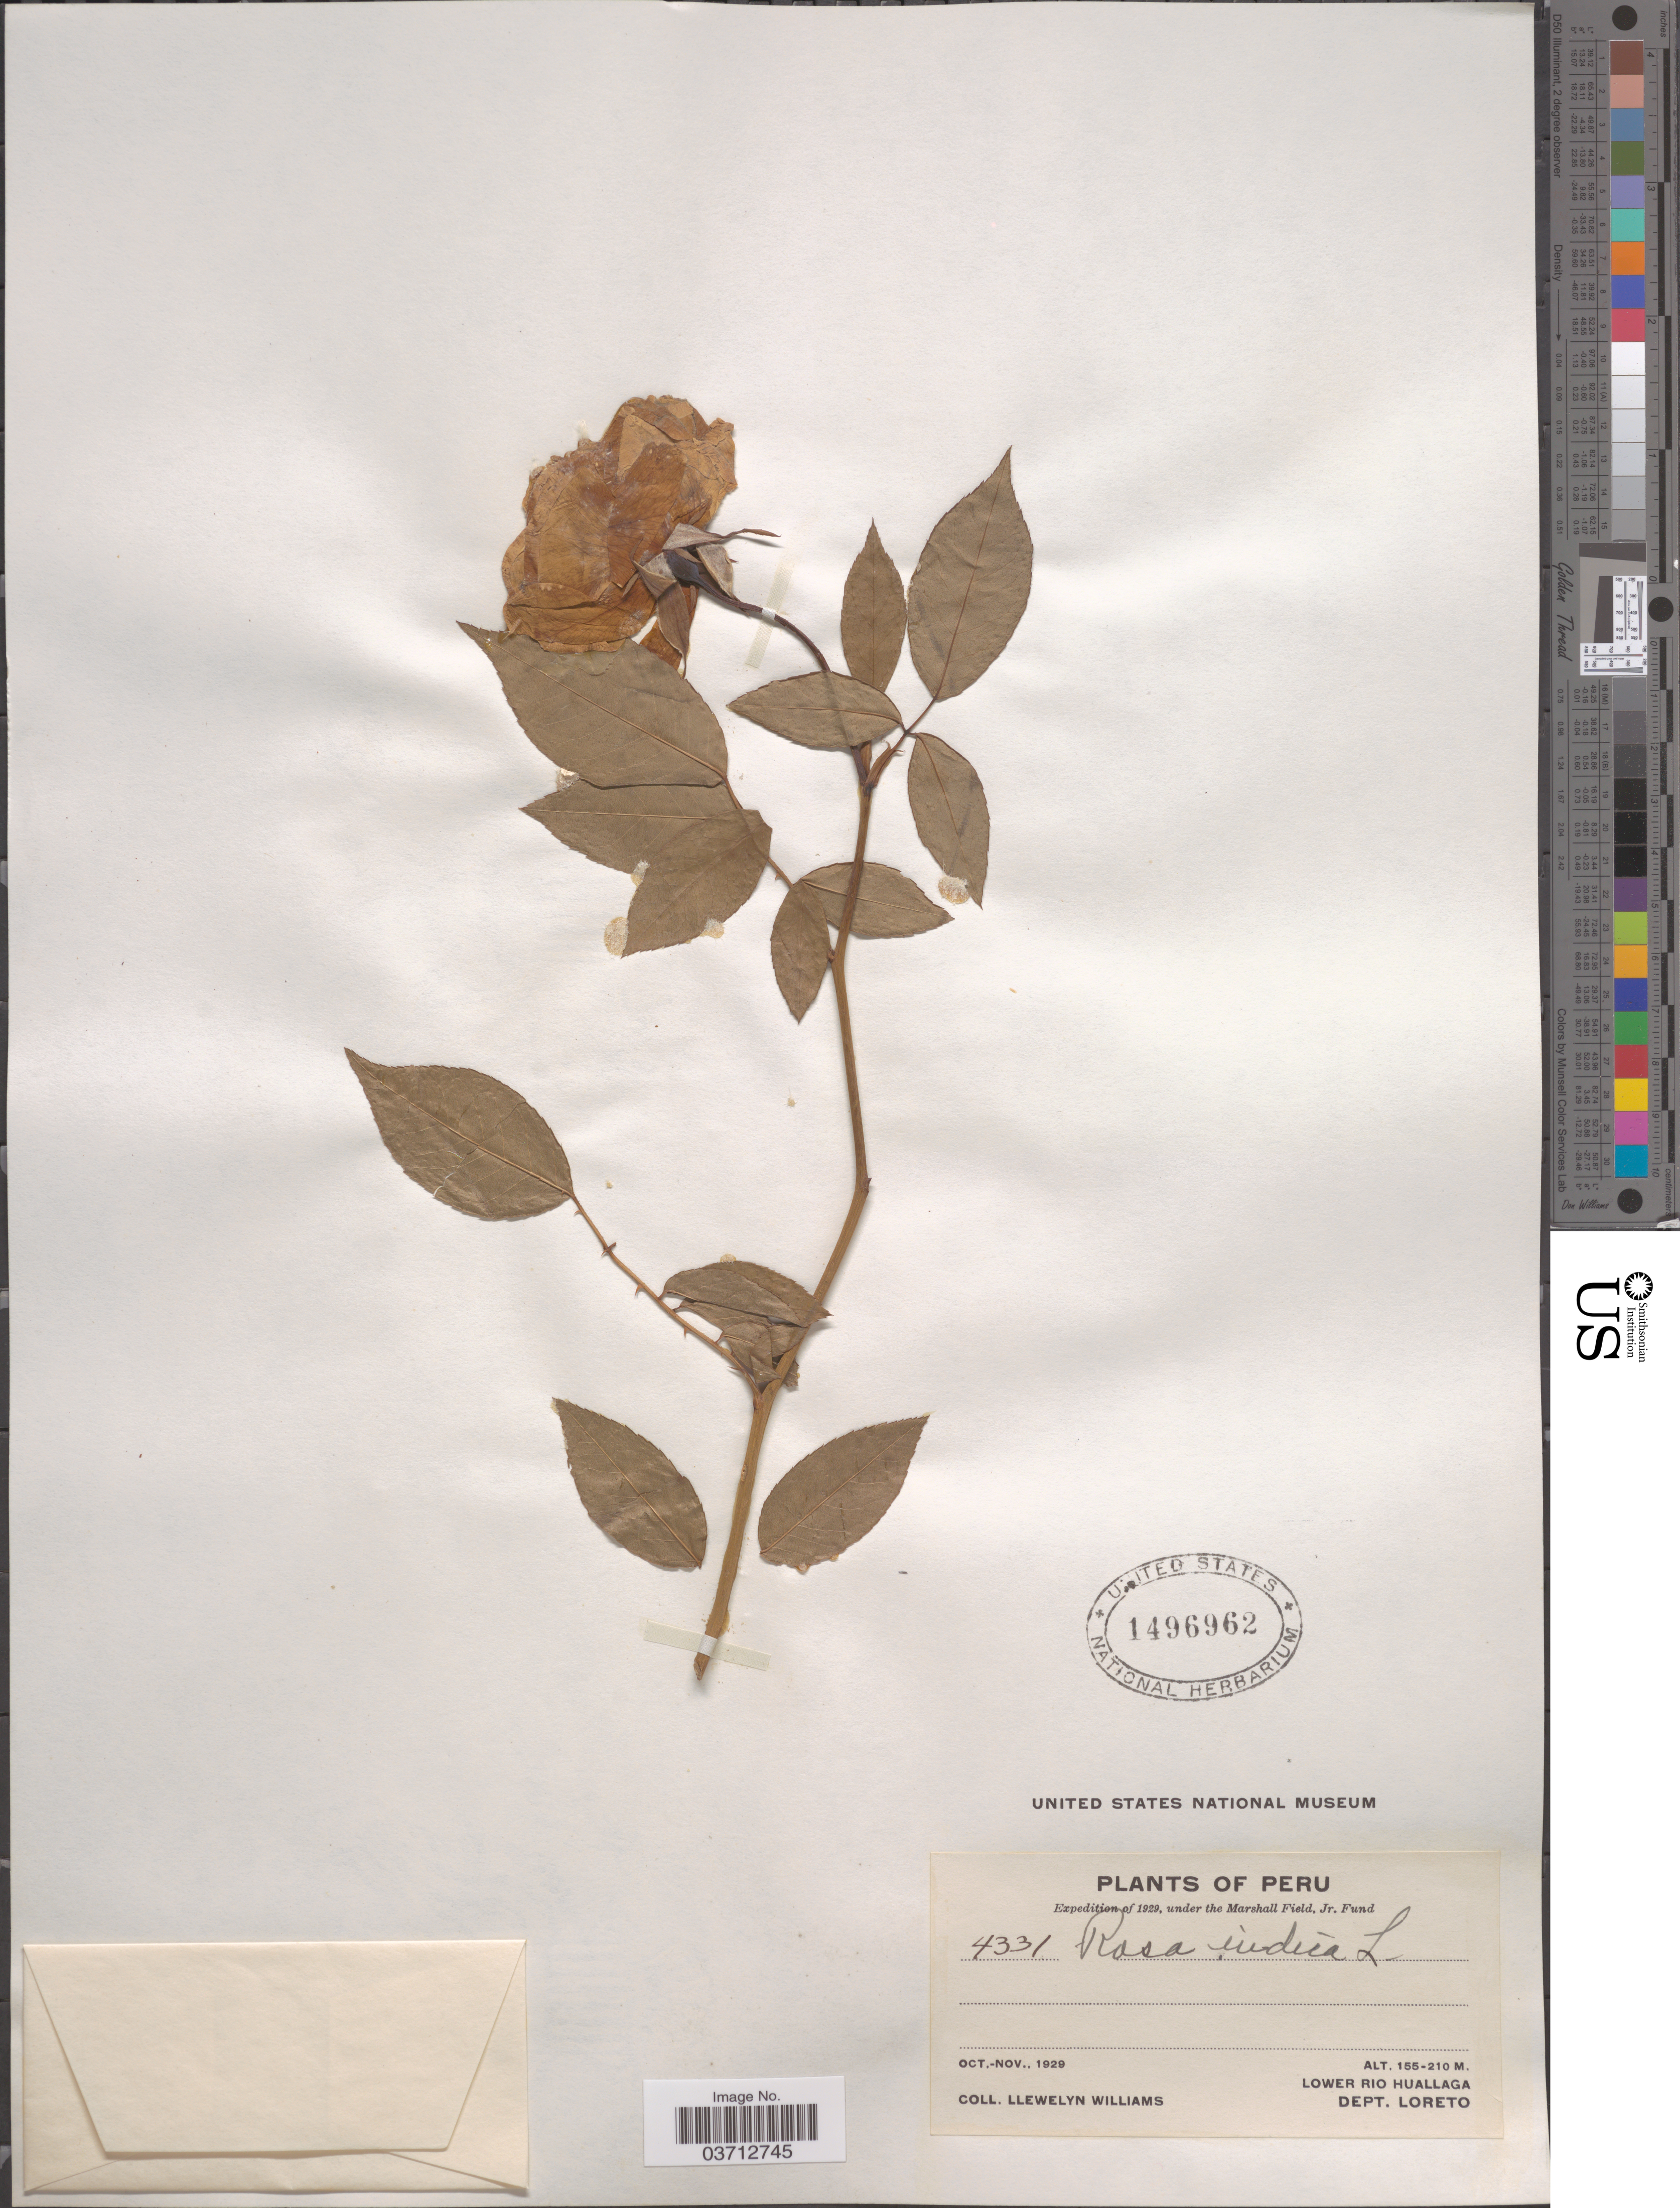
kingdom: Plantae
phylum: Tracheophyta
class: Magnoliopsida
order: Rosales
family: Rosaceae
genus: Rosa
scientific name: Rosa sp.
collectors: Ll. Williams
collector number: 4331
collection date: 1929-10/1929-11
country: Peru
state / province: Loreto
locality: Lower Rio Huallaga. Dept. Loreto.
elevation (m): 155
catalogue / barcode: US 1496962